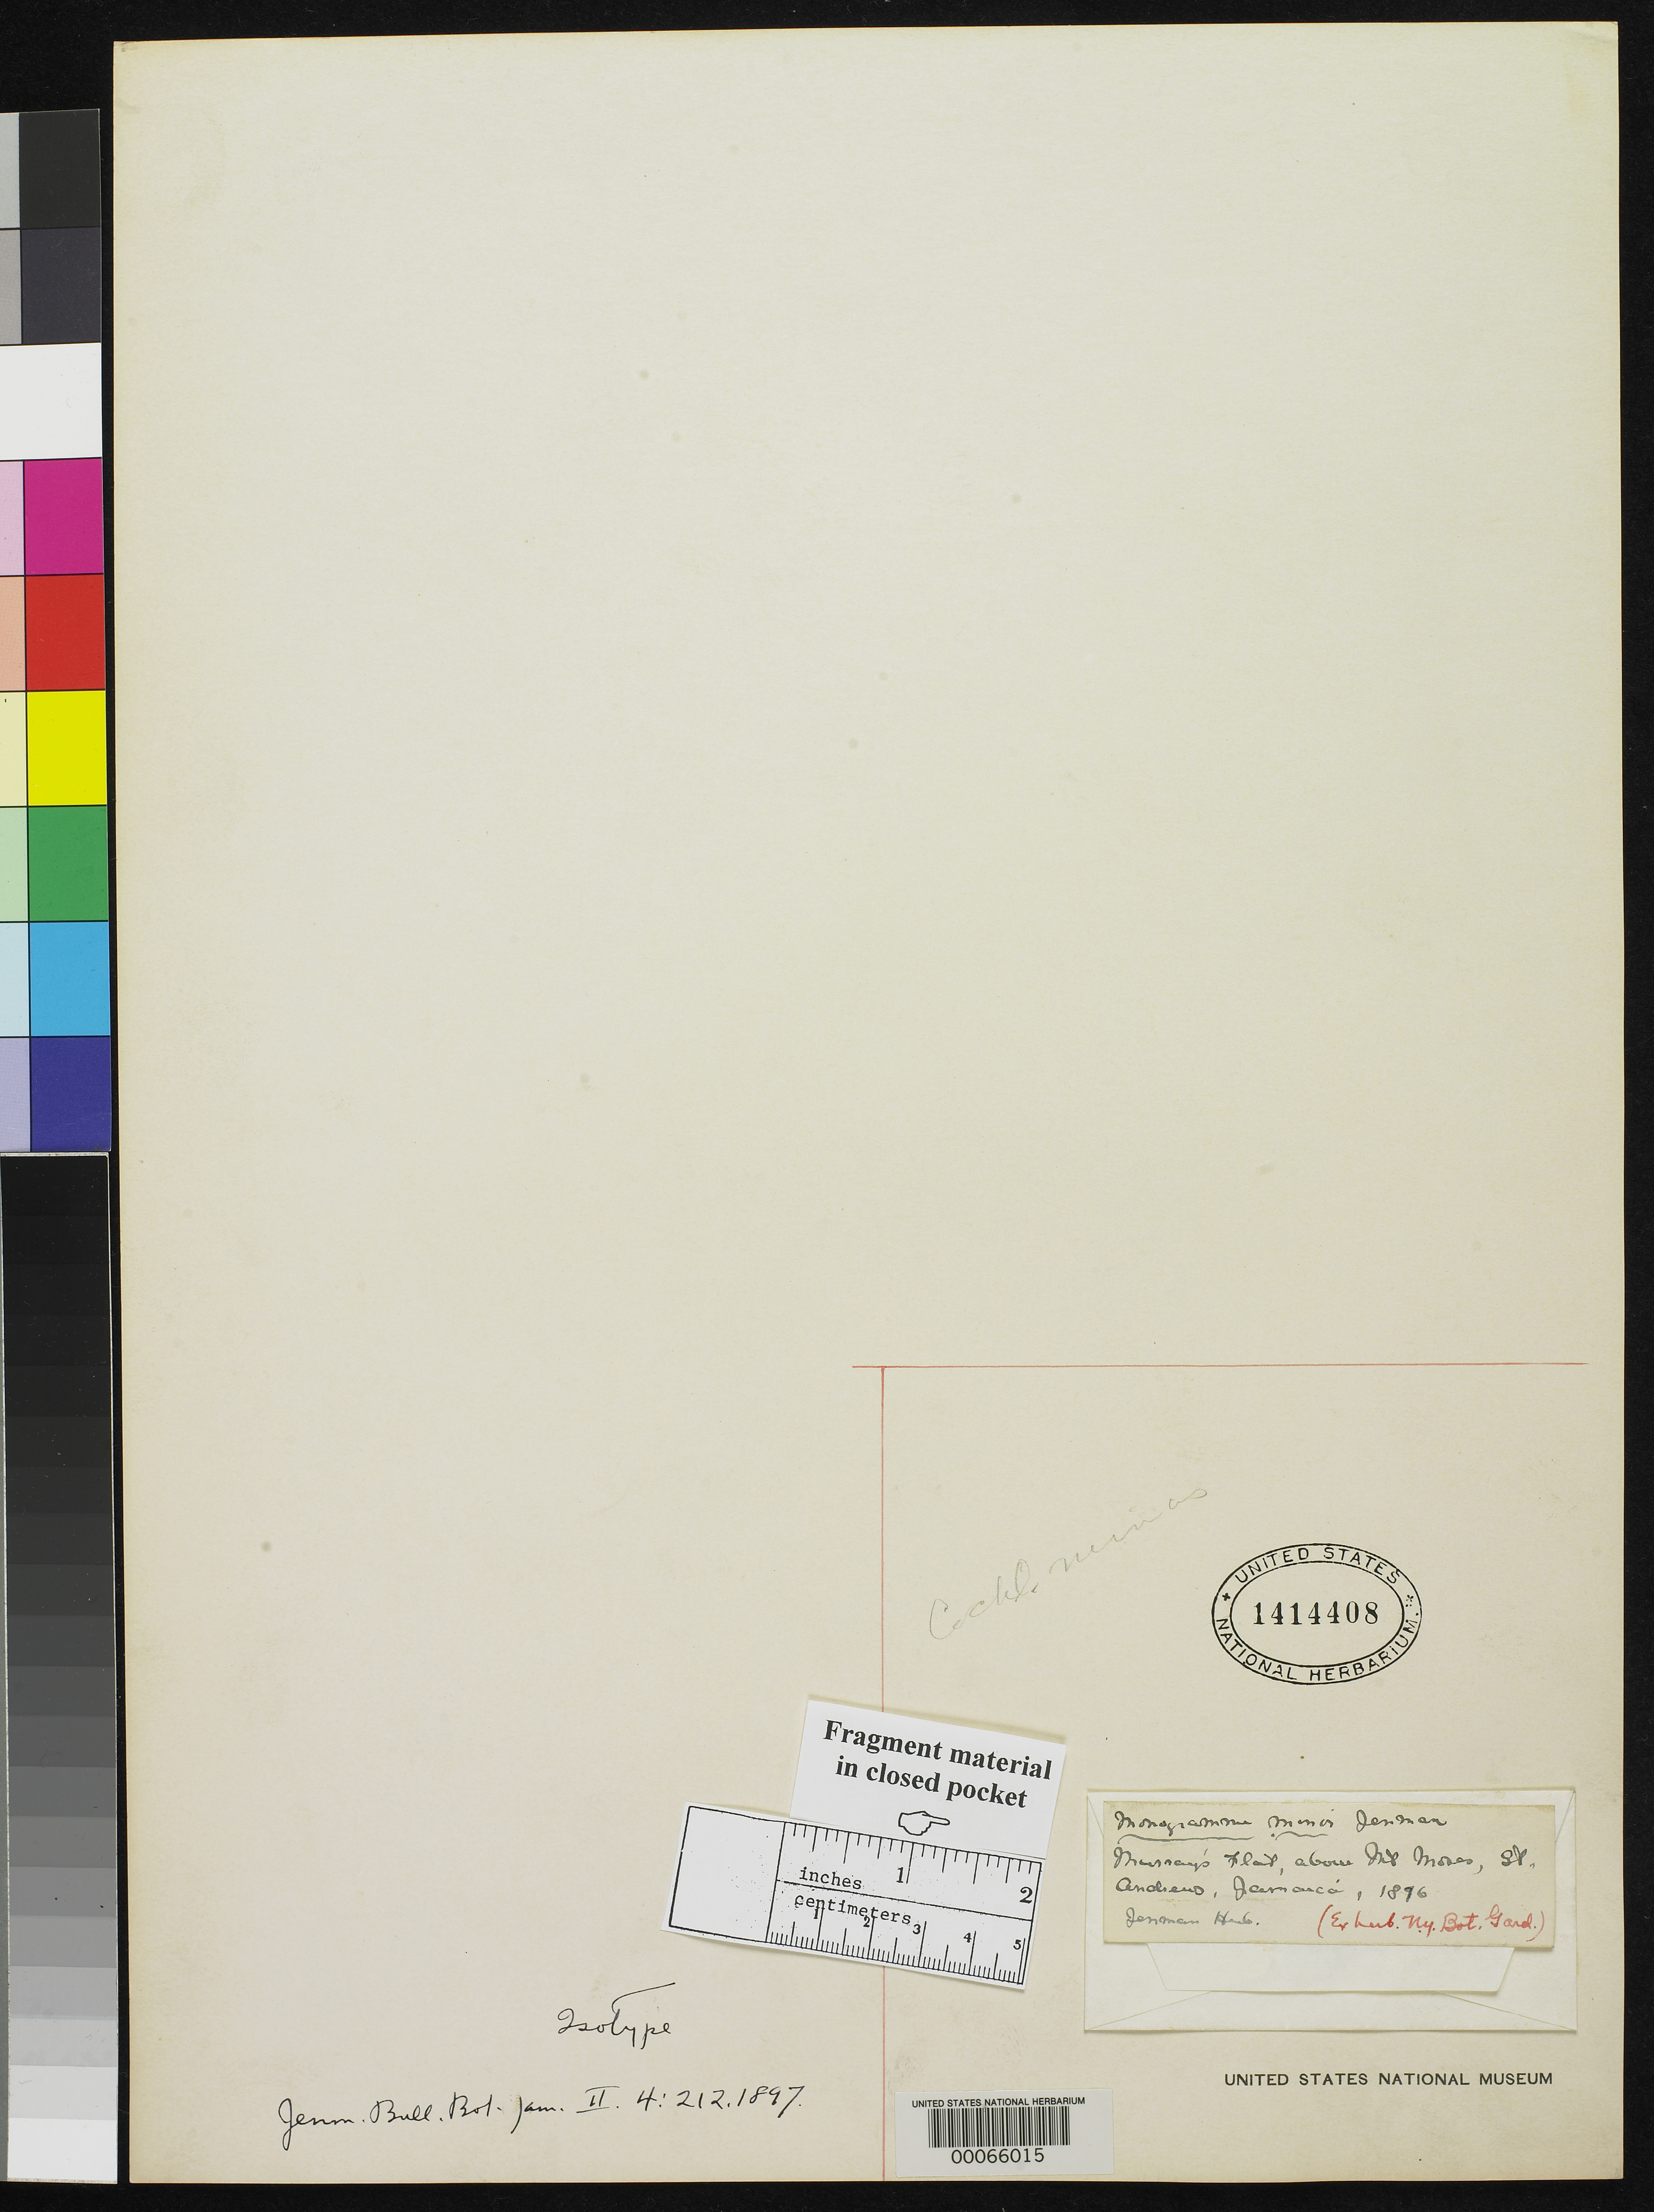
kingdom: Plantae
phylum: Tracheophyta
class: Polypodiopsida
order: Polypodiales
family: Pteridaceae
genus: Monogramma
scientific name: Monogramma minor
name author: Jenman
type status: Type Fragment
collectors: G. S. Jenman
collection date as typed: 1896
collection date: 1896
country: Jamaica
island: Greater Antilles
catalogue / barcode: US 1414408